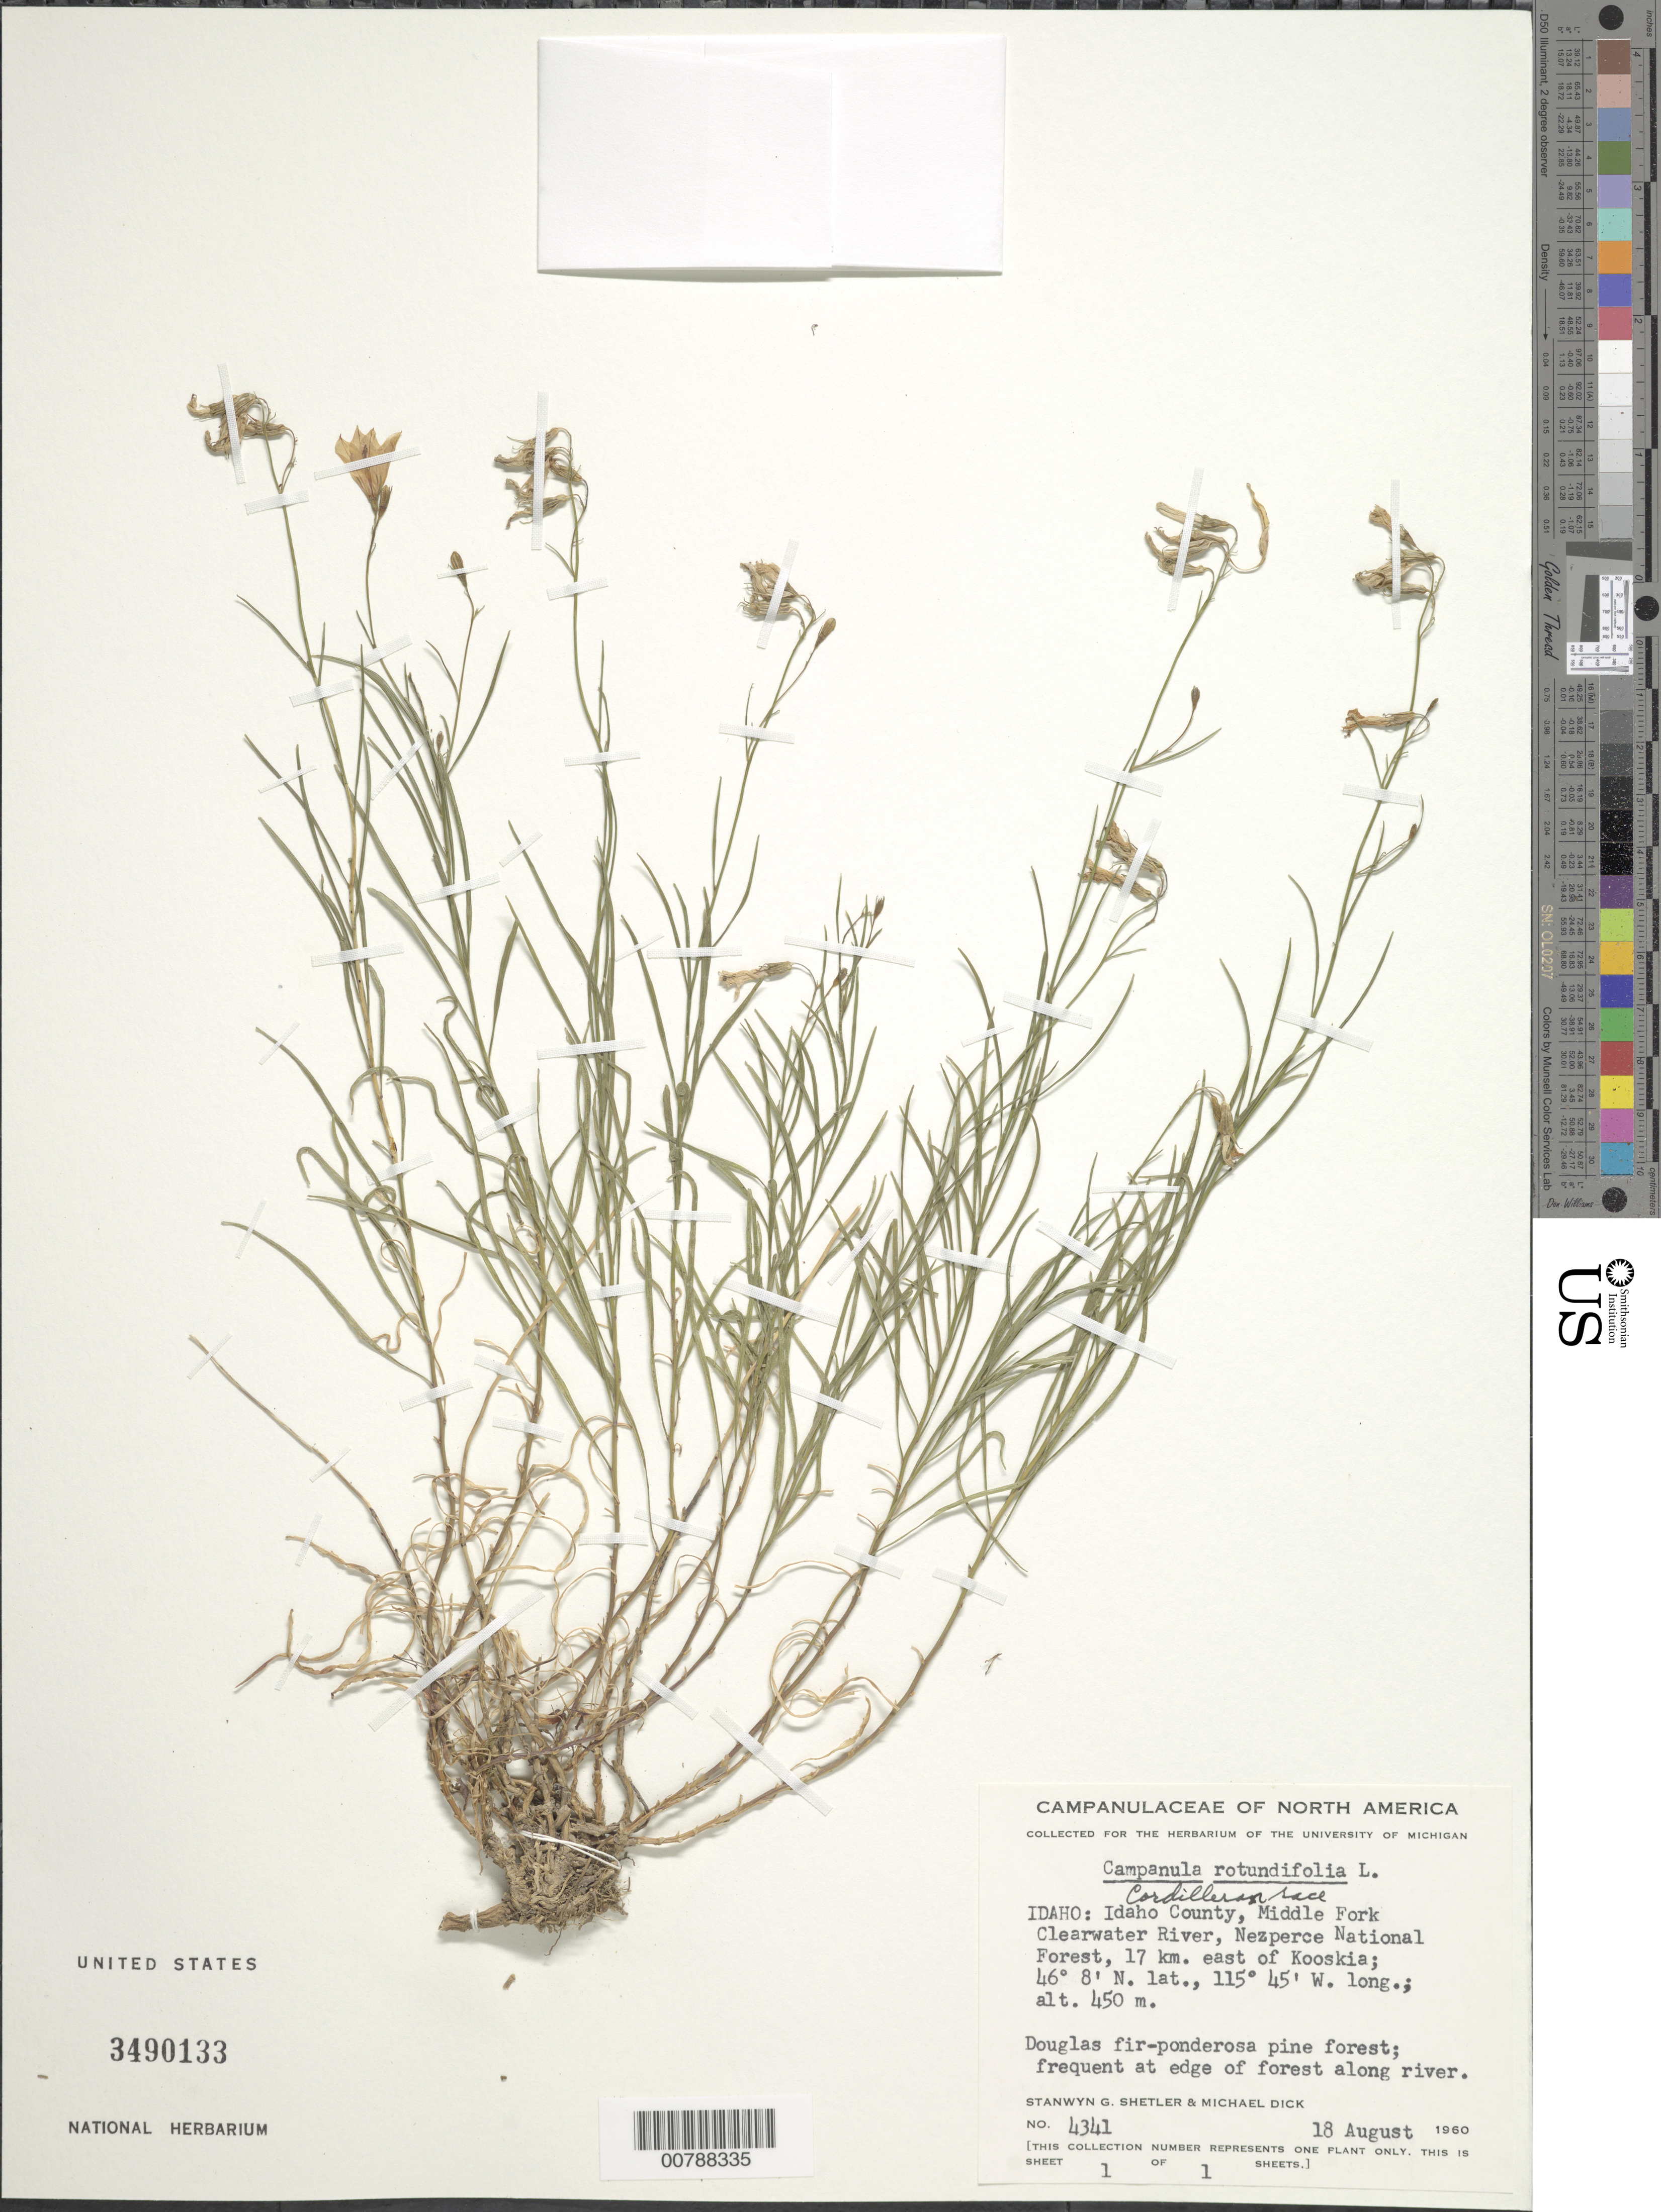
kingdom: Plantae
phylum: Tracheophyta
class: Magnoliopsida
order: Asterales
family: Campanulaceae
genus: Campanula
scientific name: Campanula rotundifolia L. Cordilleran race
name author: L.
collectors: S. Shetler & M. Dick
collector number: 4341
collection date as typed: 18 August 1960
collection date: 1960-08-18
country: United States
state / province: Idaho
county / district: Idaho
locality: Middle Fork Clearwater River, Nezperce National Forest, 17 km. east of Kooskia.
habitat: Douglas fir - ponderosa pine forest; frequent at edge of forest along river.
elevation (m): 450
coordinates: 46 8 N, 115 45' W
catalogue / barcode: US 3490133